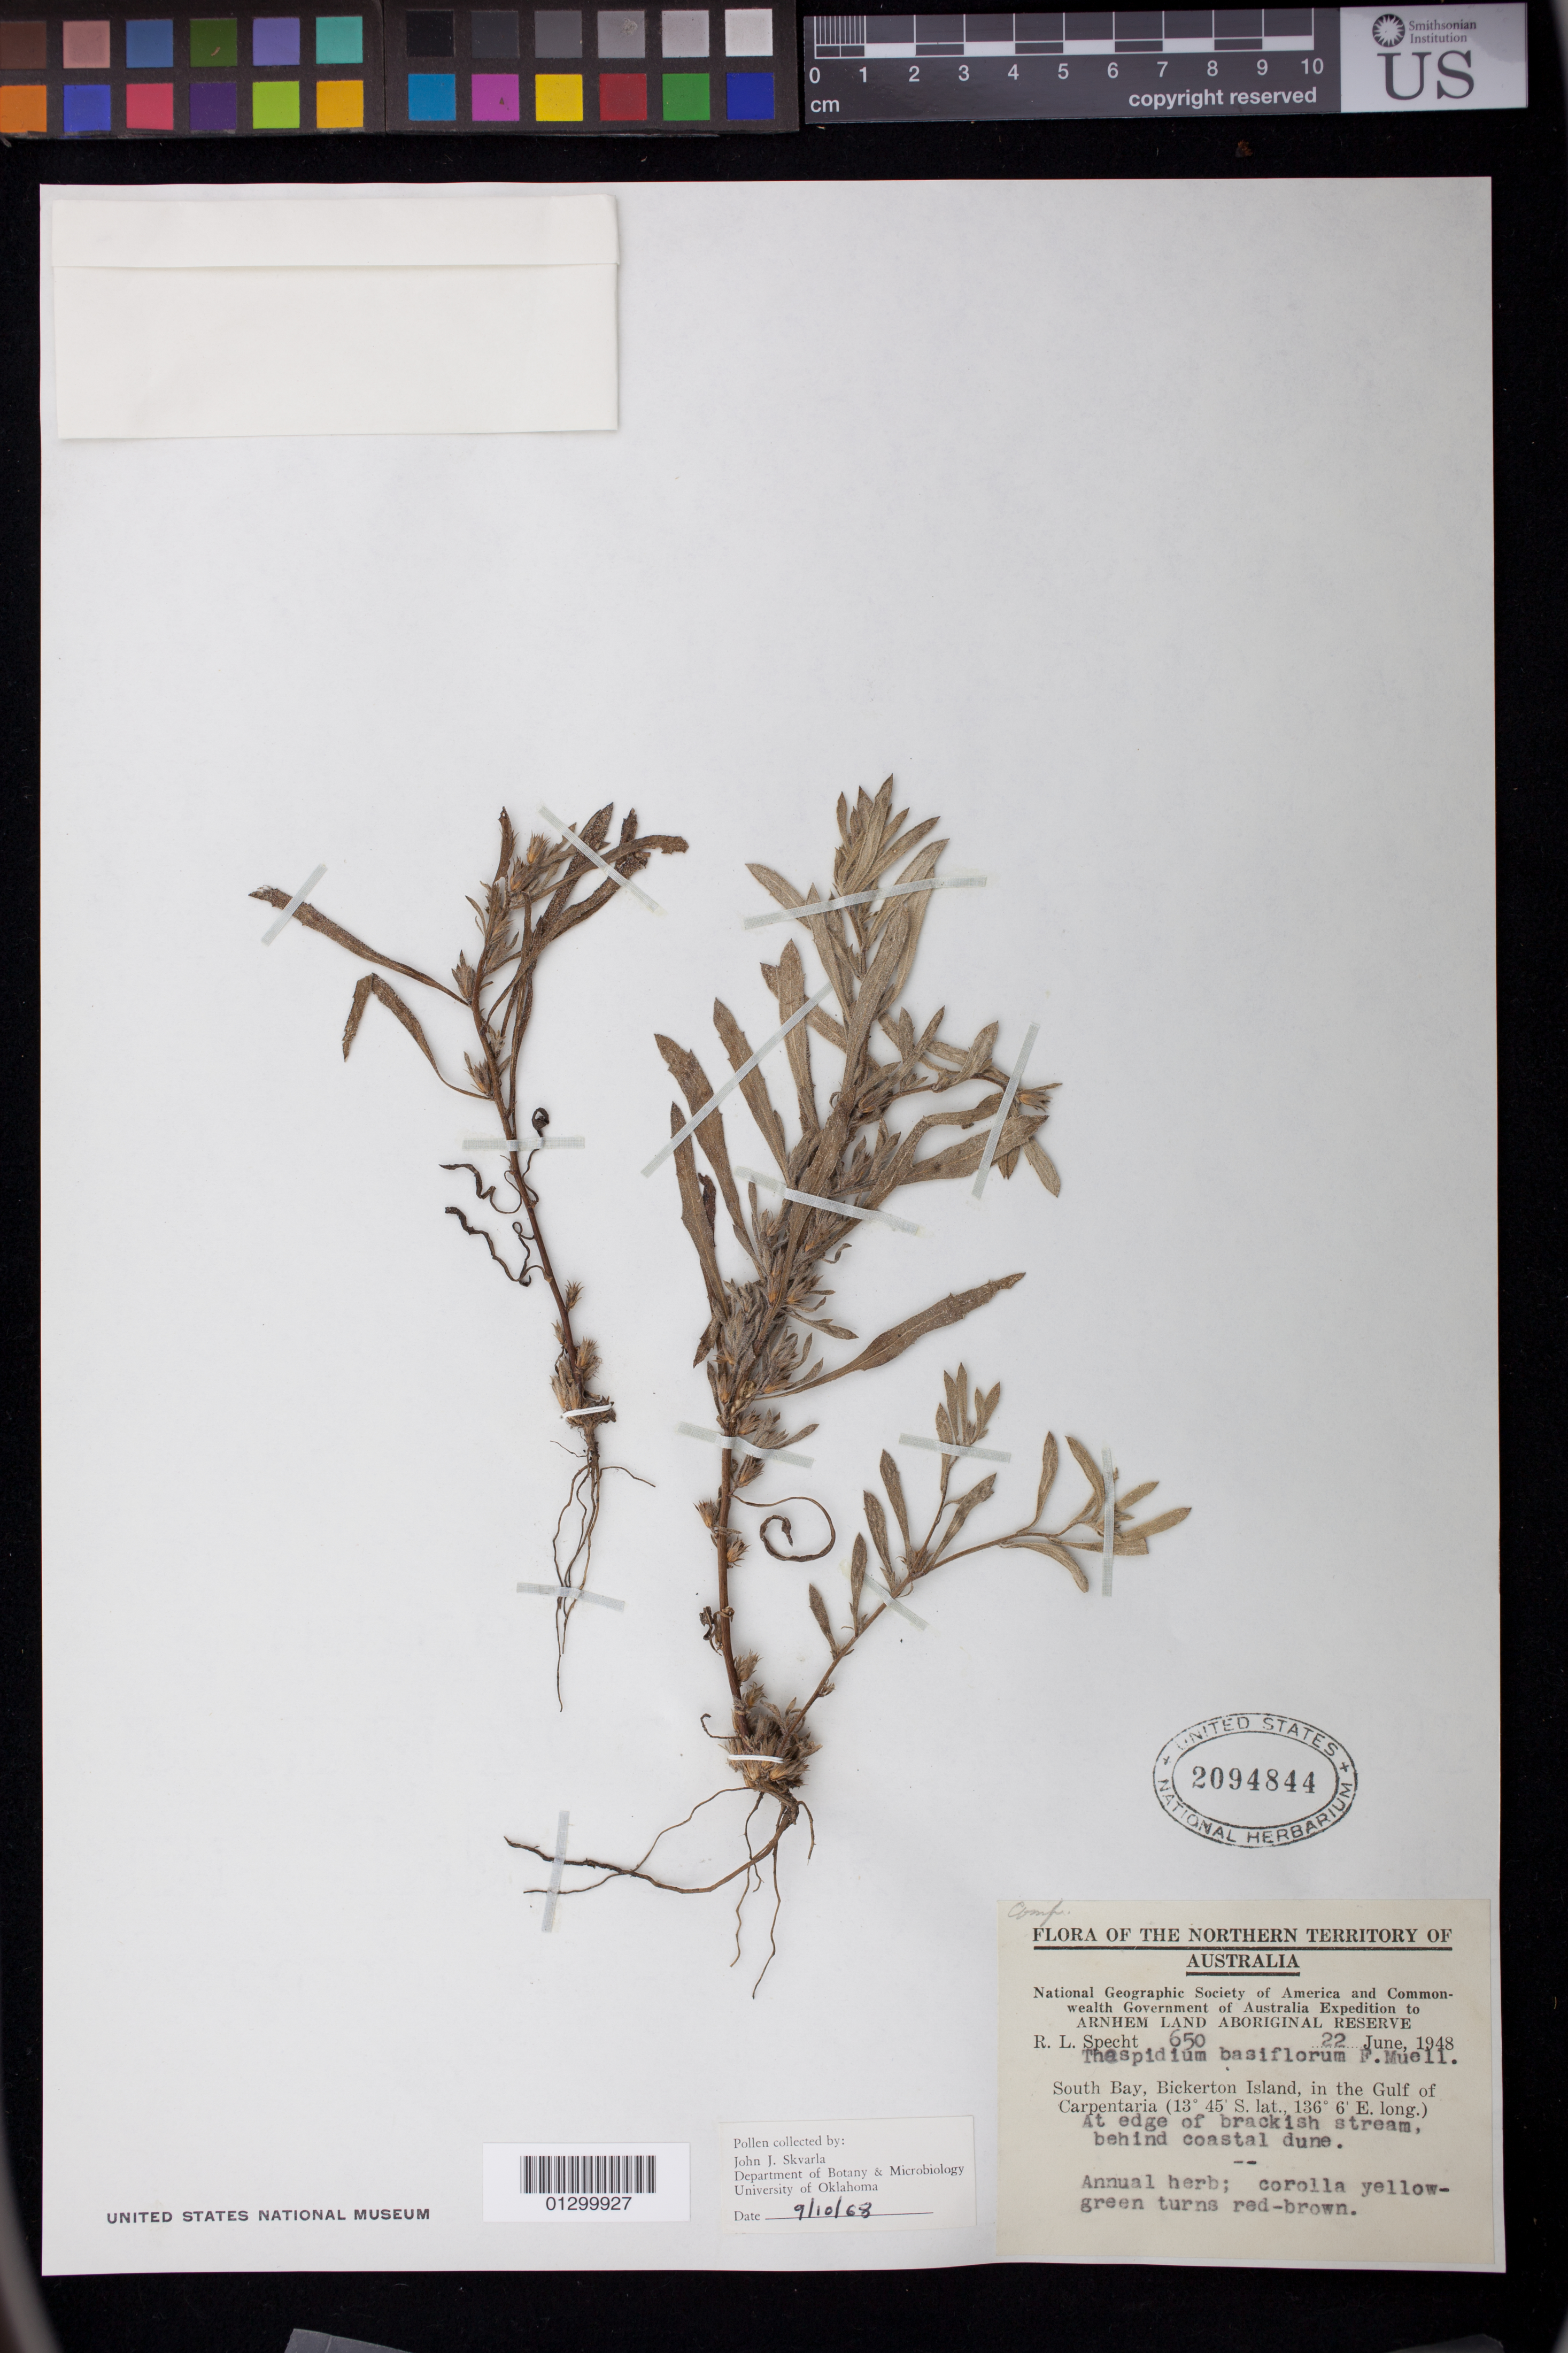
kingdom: Plantae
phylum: Tracheophyta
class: Magnoliopsida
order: Asterales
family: Asteraceae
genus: Thespidium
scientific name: Thespidium basiflorum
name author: (F. Muell.) F. Muell. ex Benth.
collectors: R. L. Specht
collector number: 650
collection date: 1948-06-22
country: Australia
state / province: Northern Territory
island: Bickerton Island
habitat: At edge of brackish steam, behind coastal dune.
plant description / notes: Annual herb; corolla yellow-green turns red-brown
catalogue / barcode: US 2094844